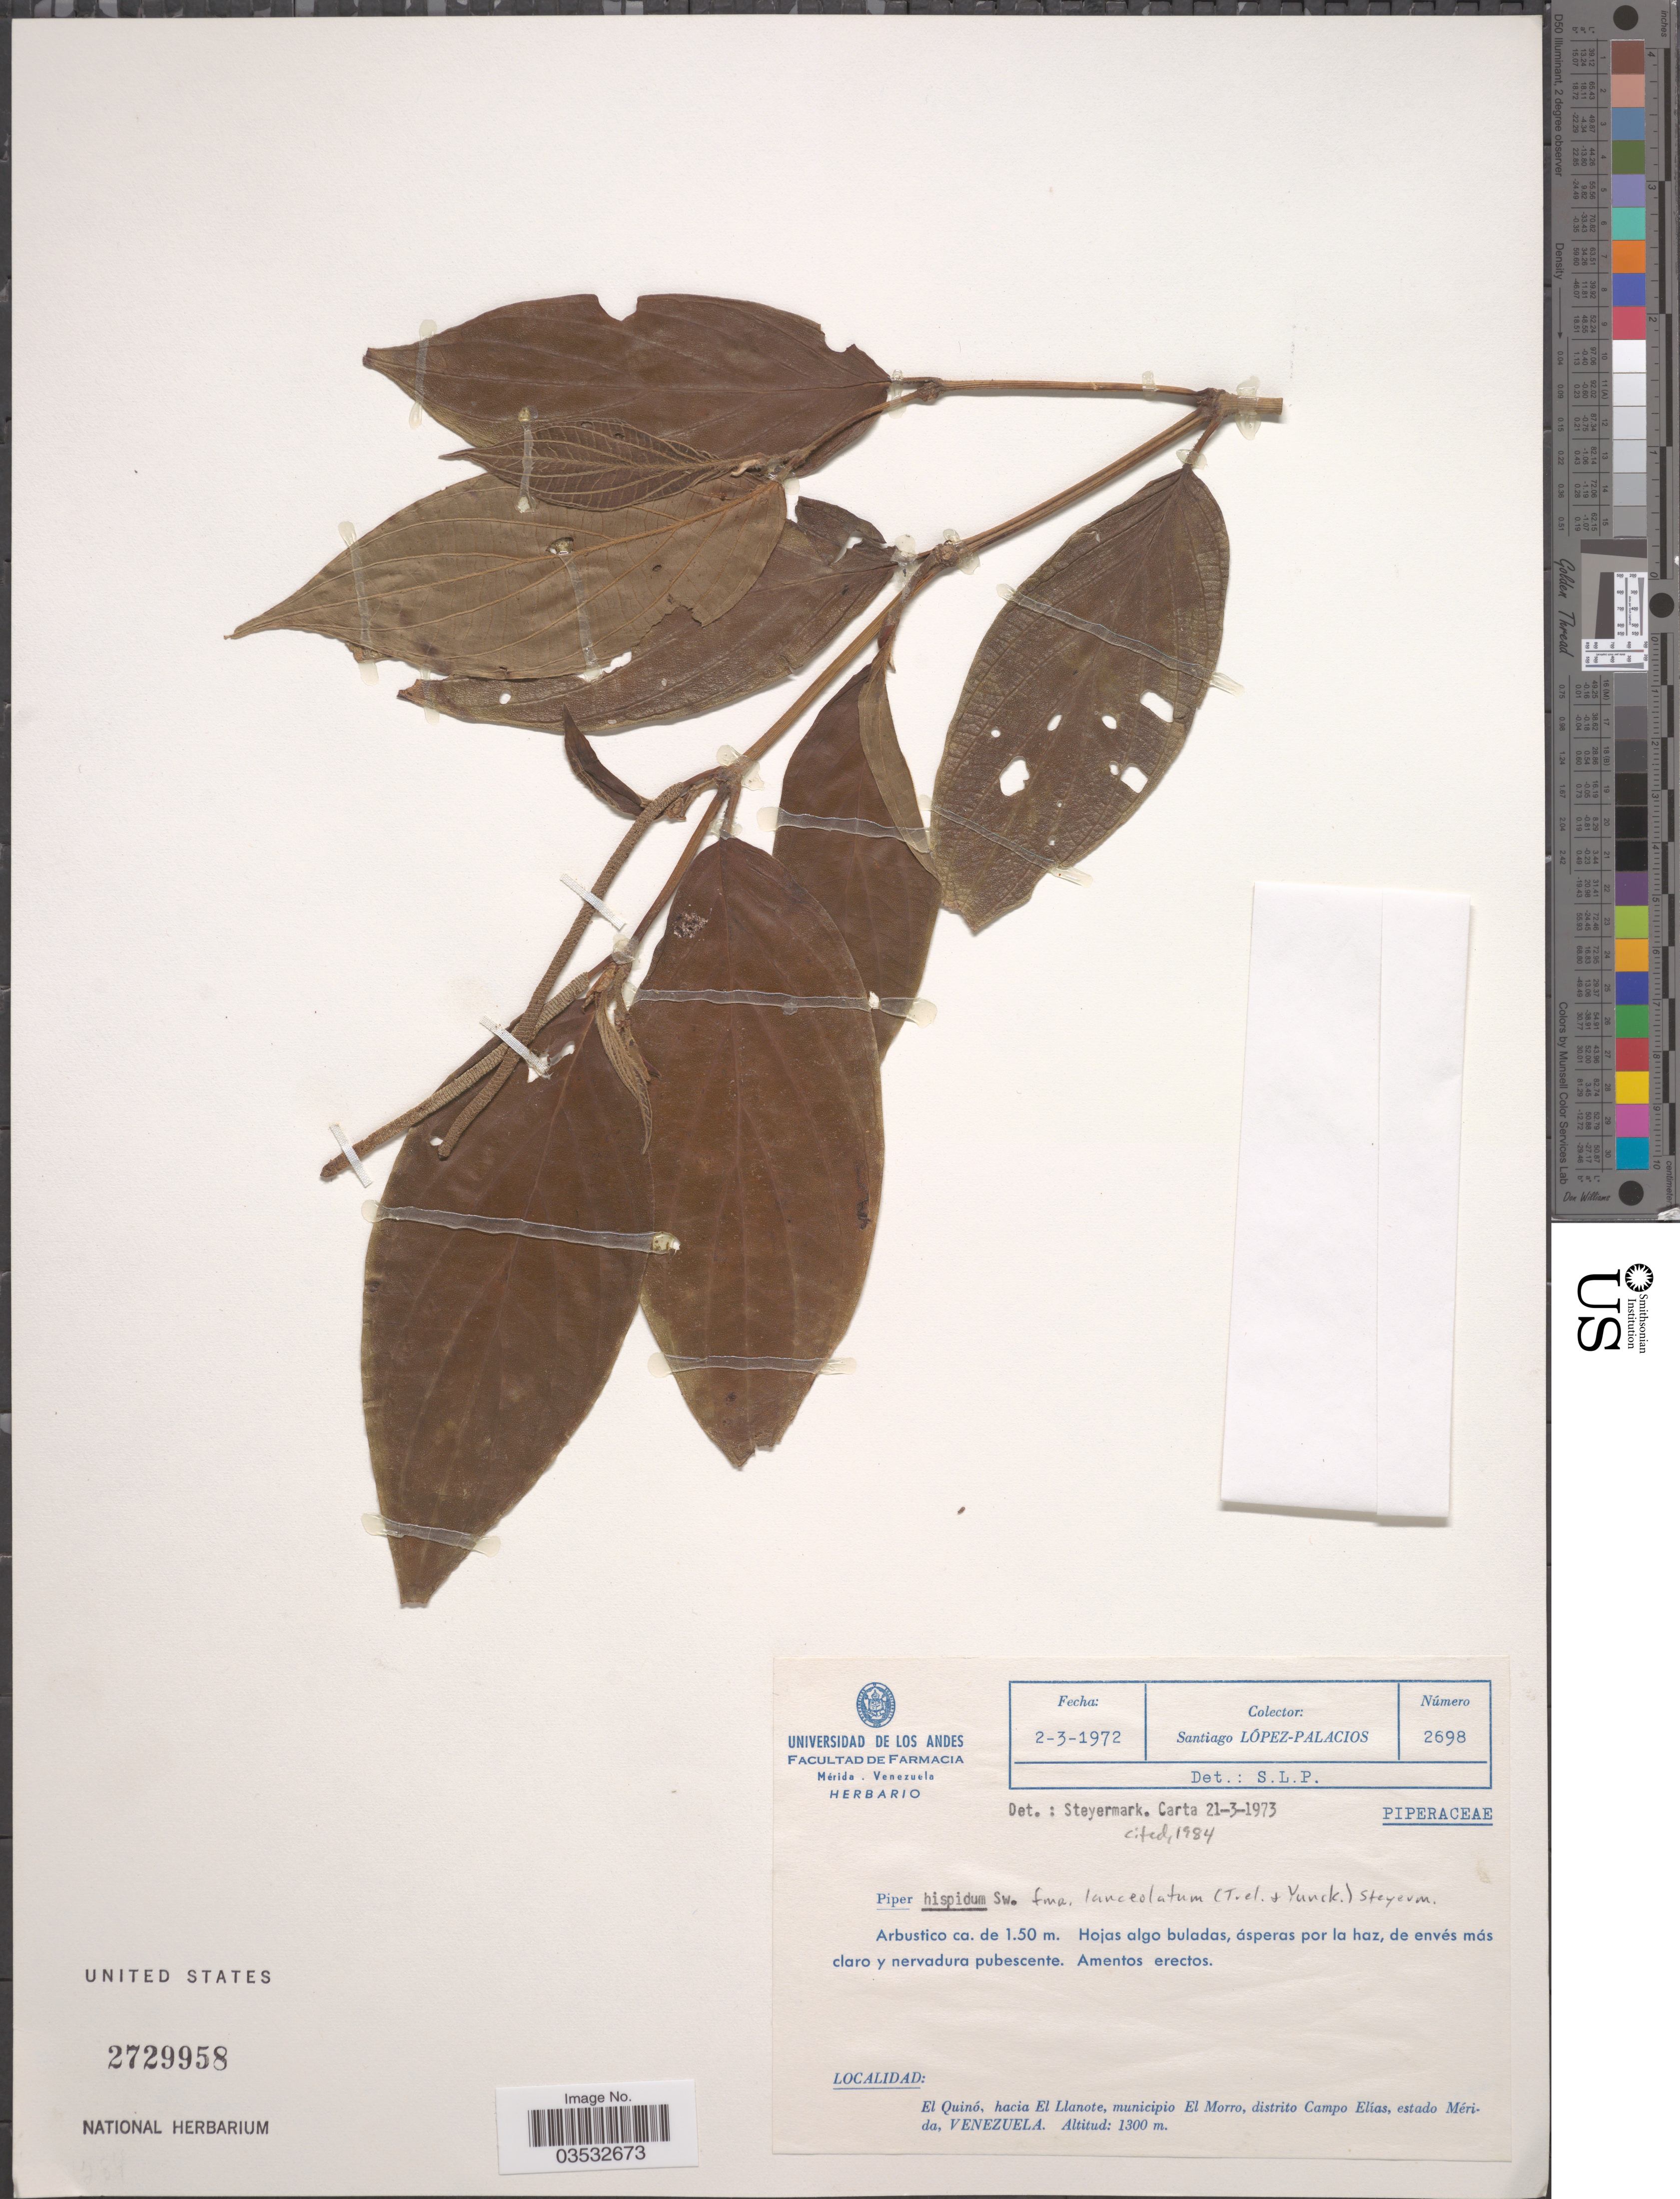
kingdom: Plantae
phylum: Tracheophyta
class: Magnoliopsida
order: Piperales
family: Piperaceae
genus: Piper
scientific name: Piper hispidum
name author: Sw.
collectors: S. López-Palacios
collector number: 2698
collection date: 1972-03-02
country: Venezuela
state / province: Merida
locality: El Quinó, hacia El Llanote, municipio El Morro, distrito Campo Elías.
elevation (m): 1300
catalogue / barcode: US 2729958